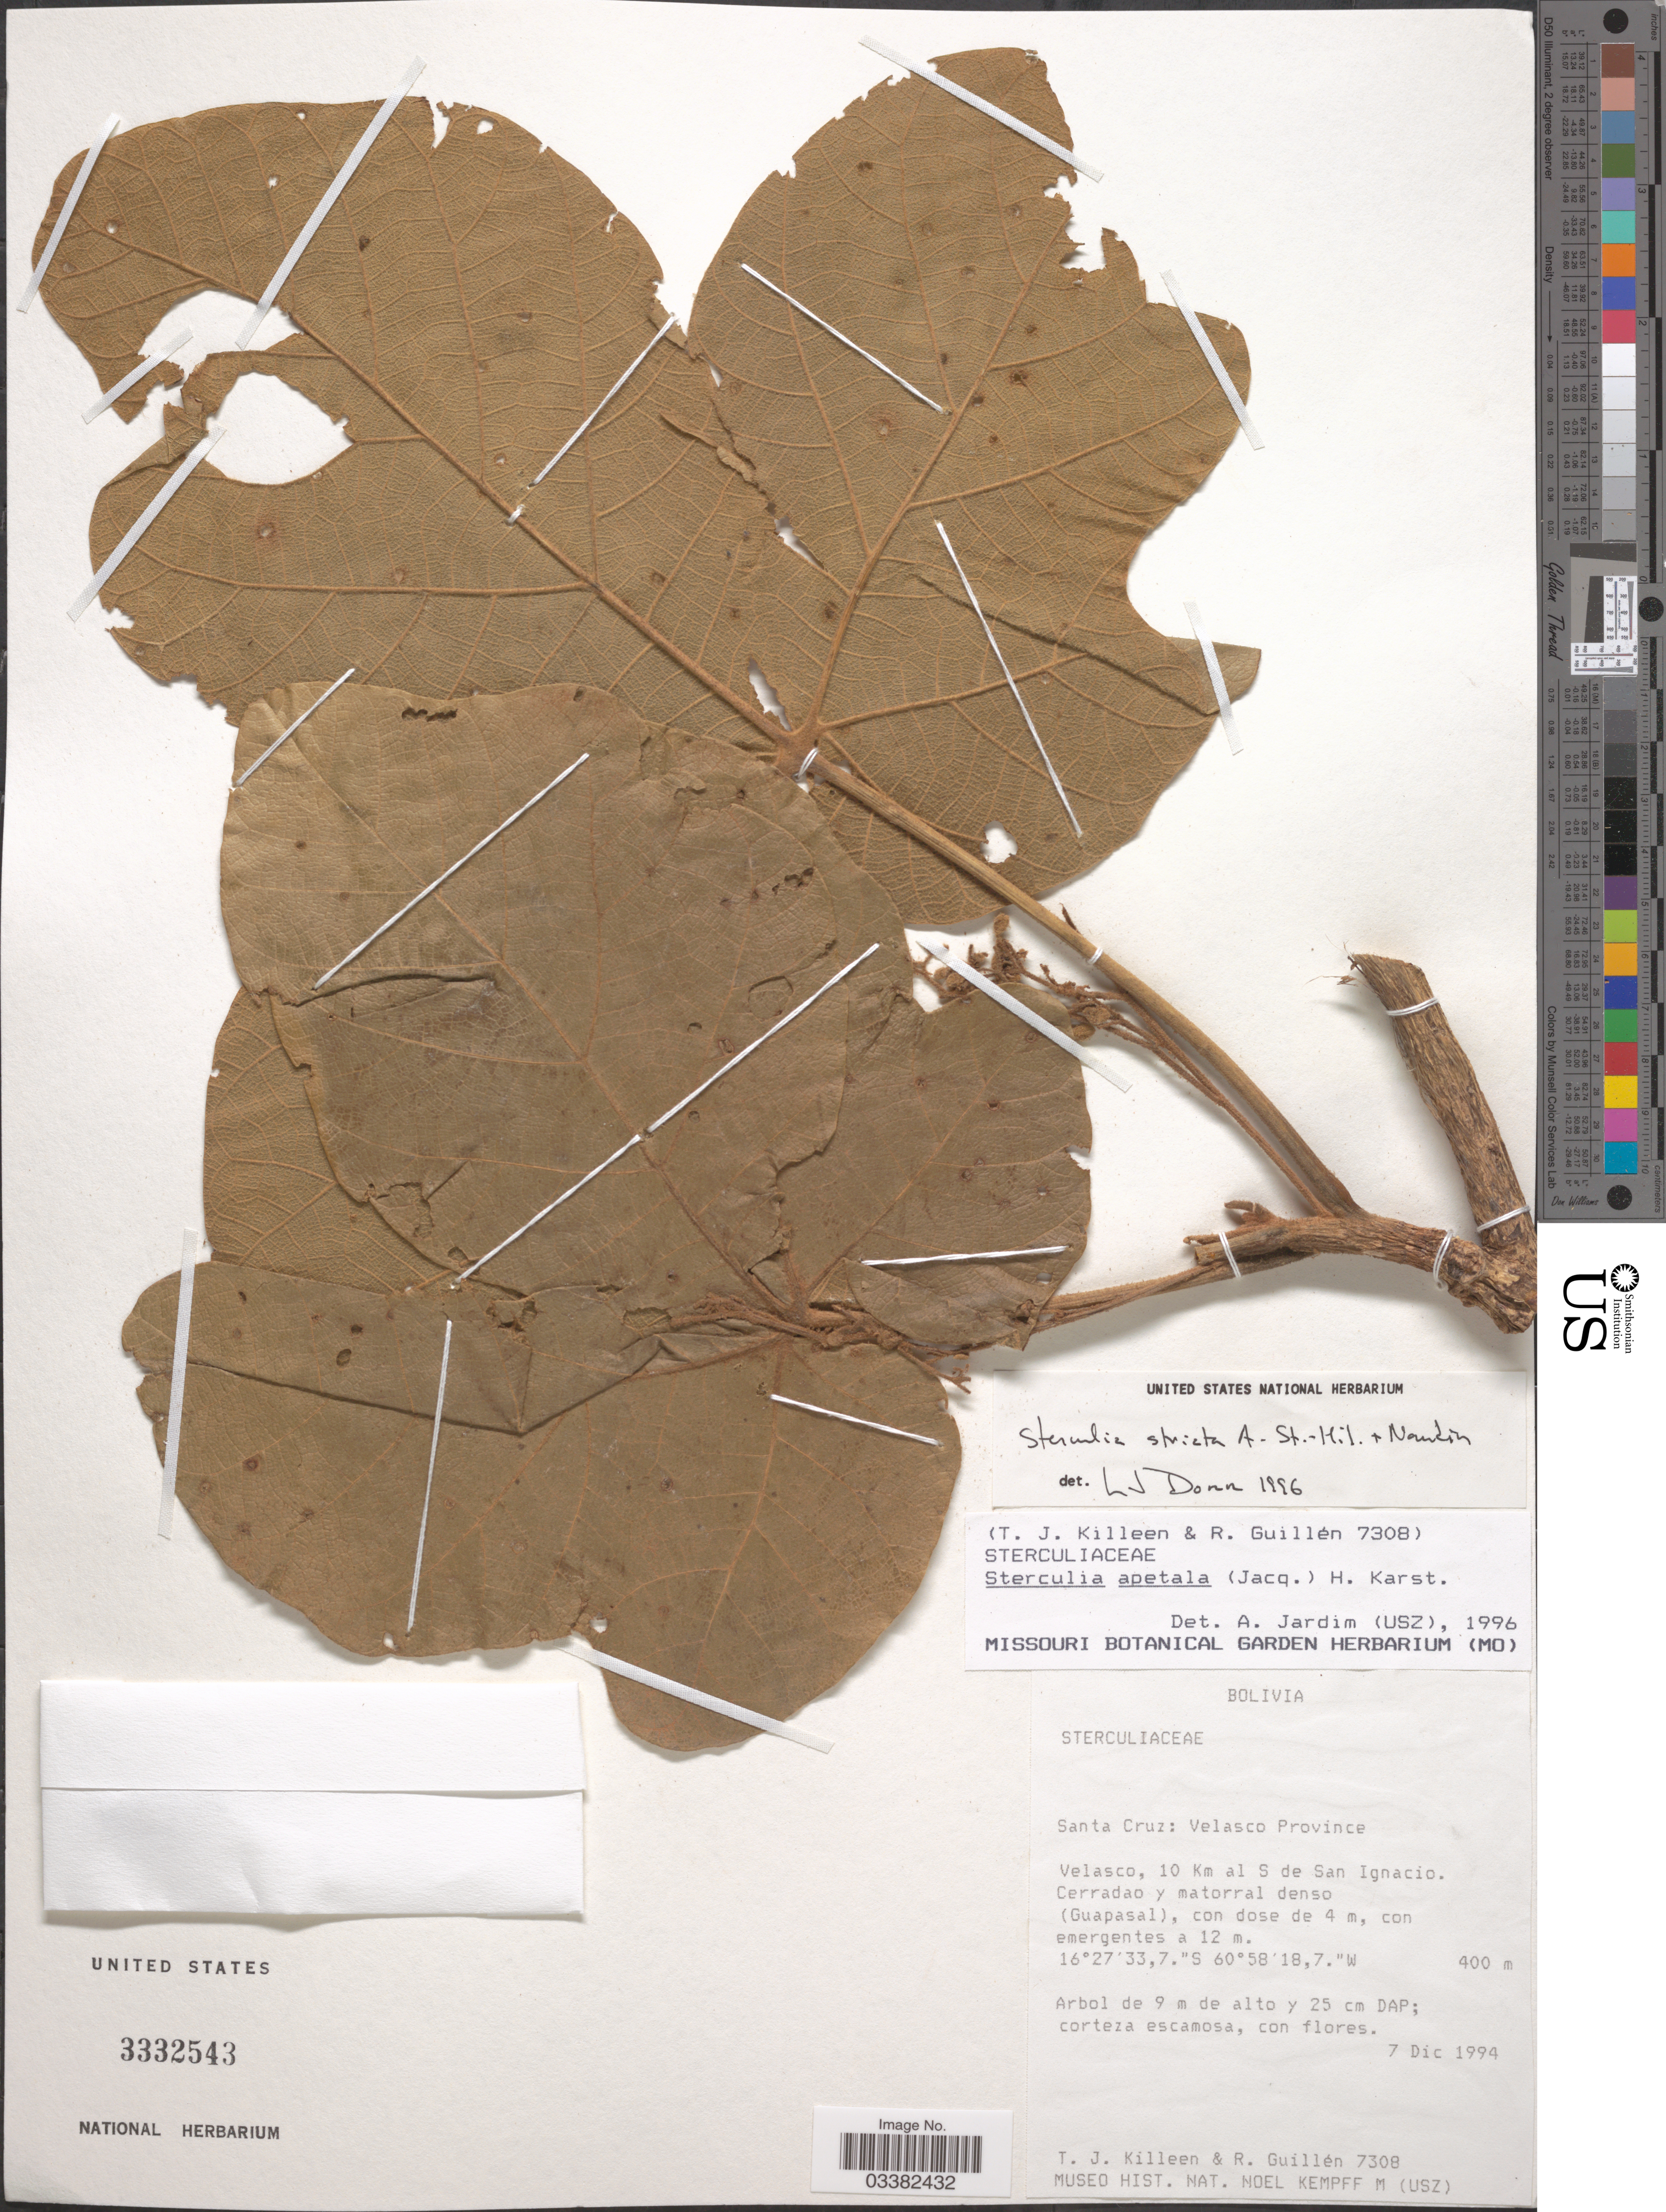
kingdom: Plantae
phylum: Tracheophyta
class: Magnoliopsida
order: Malvales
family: Malvaceae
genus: Sterculia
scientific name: Sterculia striata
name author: A. St.-Hil. & Naudin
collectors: T. J. Killeen & R. Guillen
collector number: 7308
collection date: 1994-12-07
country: Bolivia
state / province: Santa Cruz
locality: Velasco Province. Velasco, 10 Km al S de San Ignacio. Cerradao y matorral denso.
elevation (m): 400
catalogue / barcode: US 3332543